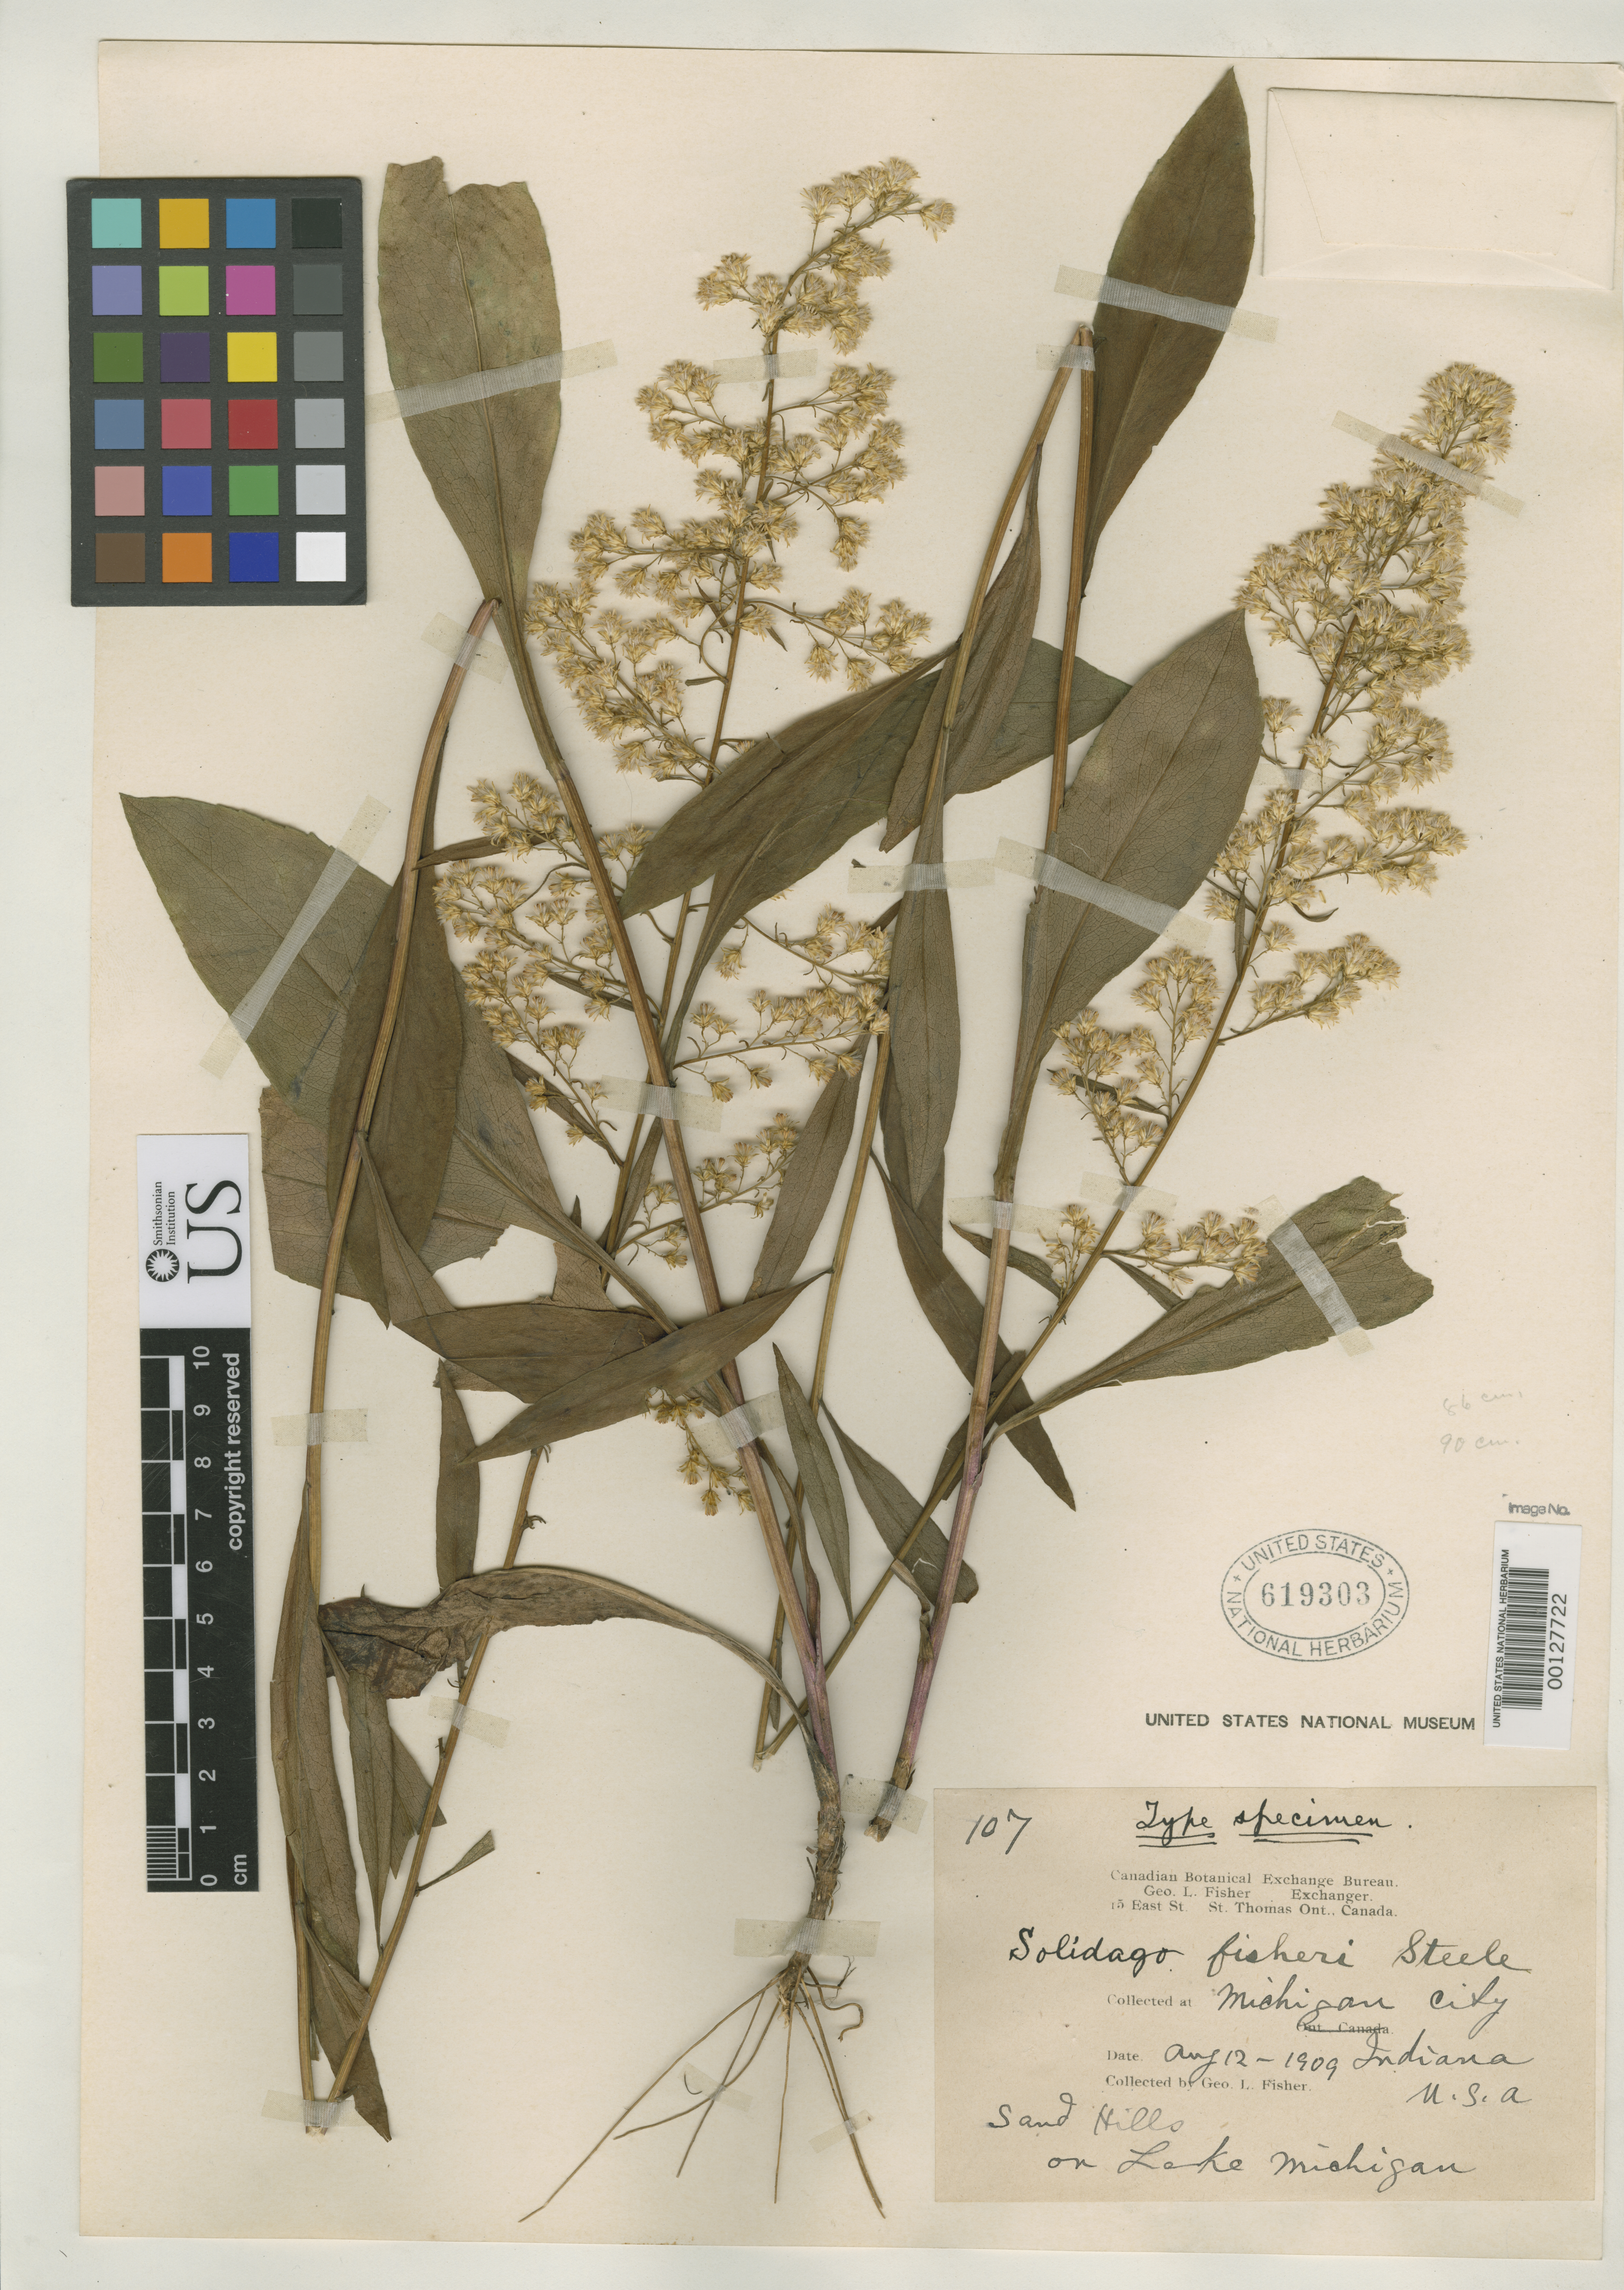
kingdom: Plantae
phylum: Tracheophyta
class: Magnoliopsida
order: Asterales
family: Asteraceae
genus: Solidago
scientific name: Solidago fisheri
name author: E.S. Steele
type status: Holotype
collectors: G. L. Fisher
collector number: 107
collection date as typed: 12 Aug 1909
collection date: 1909-08-12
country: United States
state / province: Indiana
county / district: La Porte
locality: Michigan City.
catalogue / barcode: US 619303